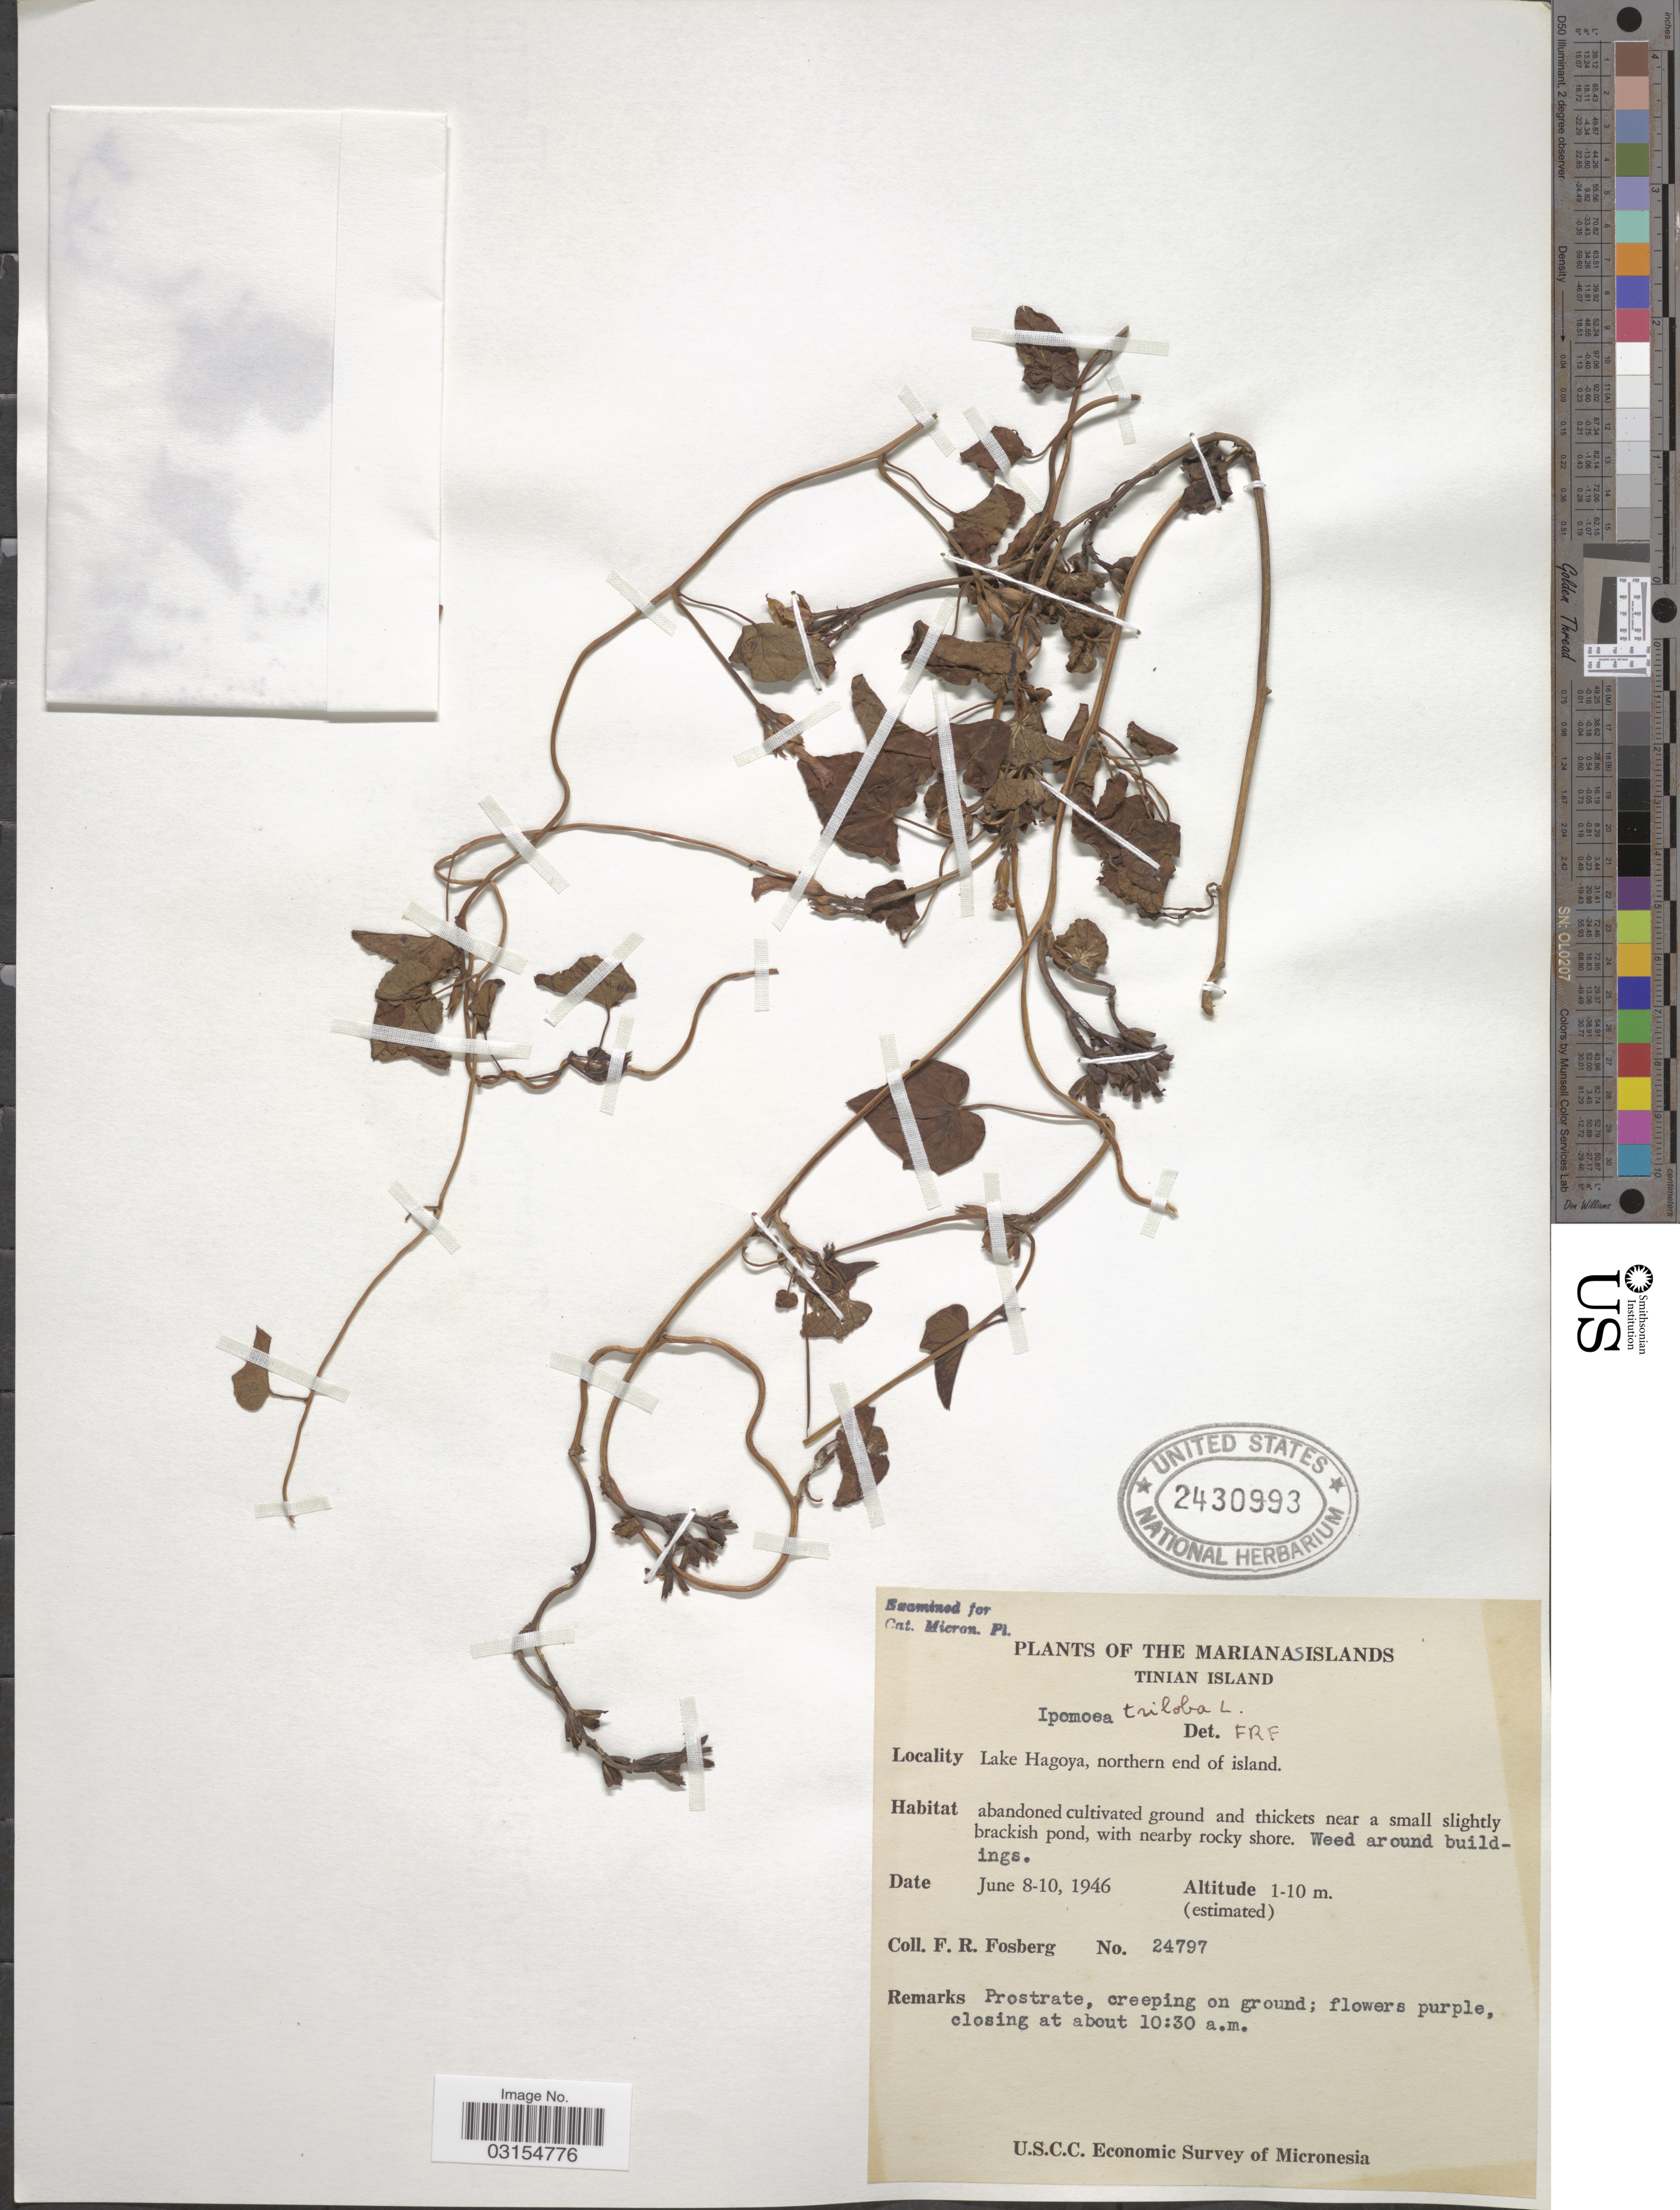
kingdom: Plantae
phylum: Tracheophyta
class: Magnoliopsida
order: Solanales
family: Convolvulaceae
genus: Ipomoea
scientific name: Ipomoea triloba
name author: L.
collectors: F. R. Fosberg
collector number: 24797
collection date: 1946-06-08/1946-06-10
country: Northern Mariana Islands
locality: The Marianas Islands, Tinian Island, Lake Hagoya, northern end of island.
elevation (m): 1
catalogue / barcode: US 2430993